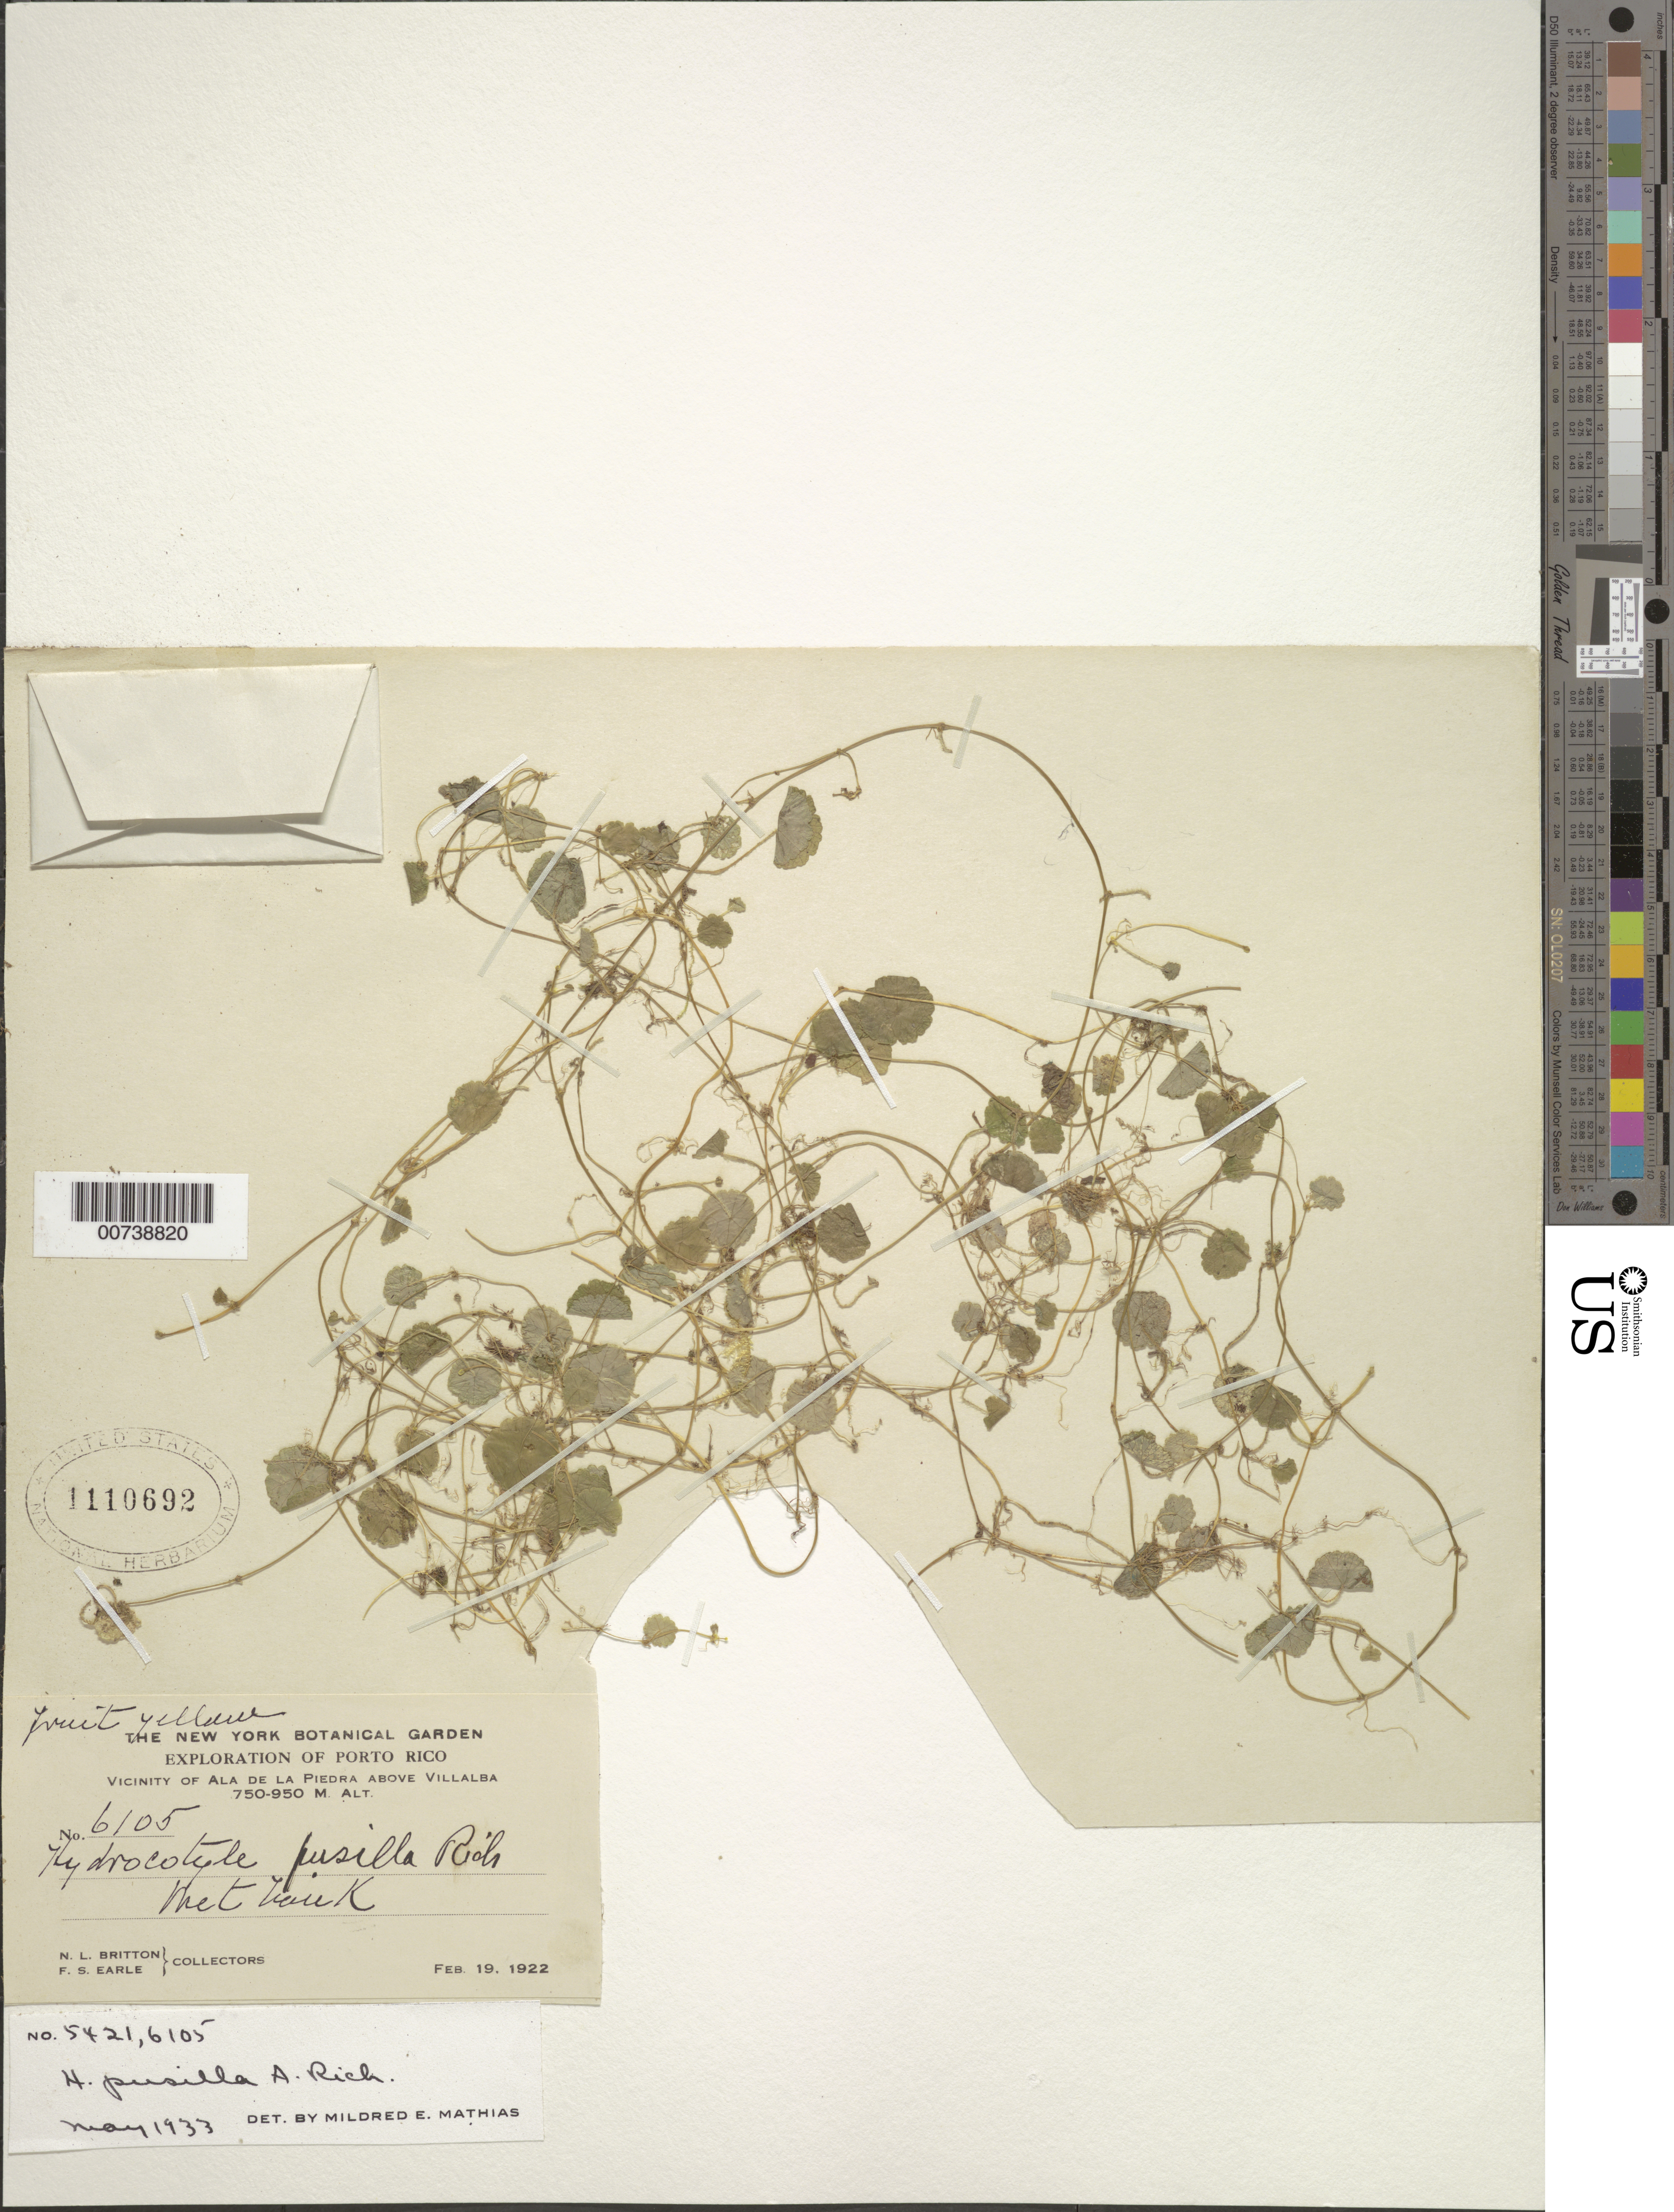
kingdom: Plantae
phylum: Tracheophyta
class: Magnoliopsida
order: Apiales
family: Araliaceae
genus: Hydrocotyle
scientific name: Hydrocotyle pusilla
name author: A. Rich.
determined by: Mathias, M. E.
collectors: N. Britton & F. S. Earle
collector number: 6105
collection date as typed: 19 Feb 1922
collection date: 1922-02-19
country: Puerto Rico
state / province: Villalba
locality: Vicinity of Ala de la Piedra above Villalba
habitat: Wet bank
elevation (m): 750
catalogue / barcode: US 1110692